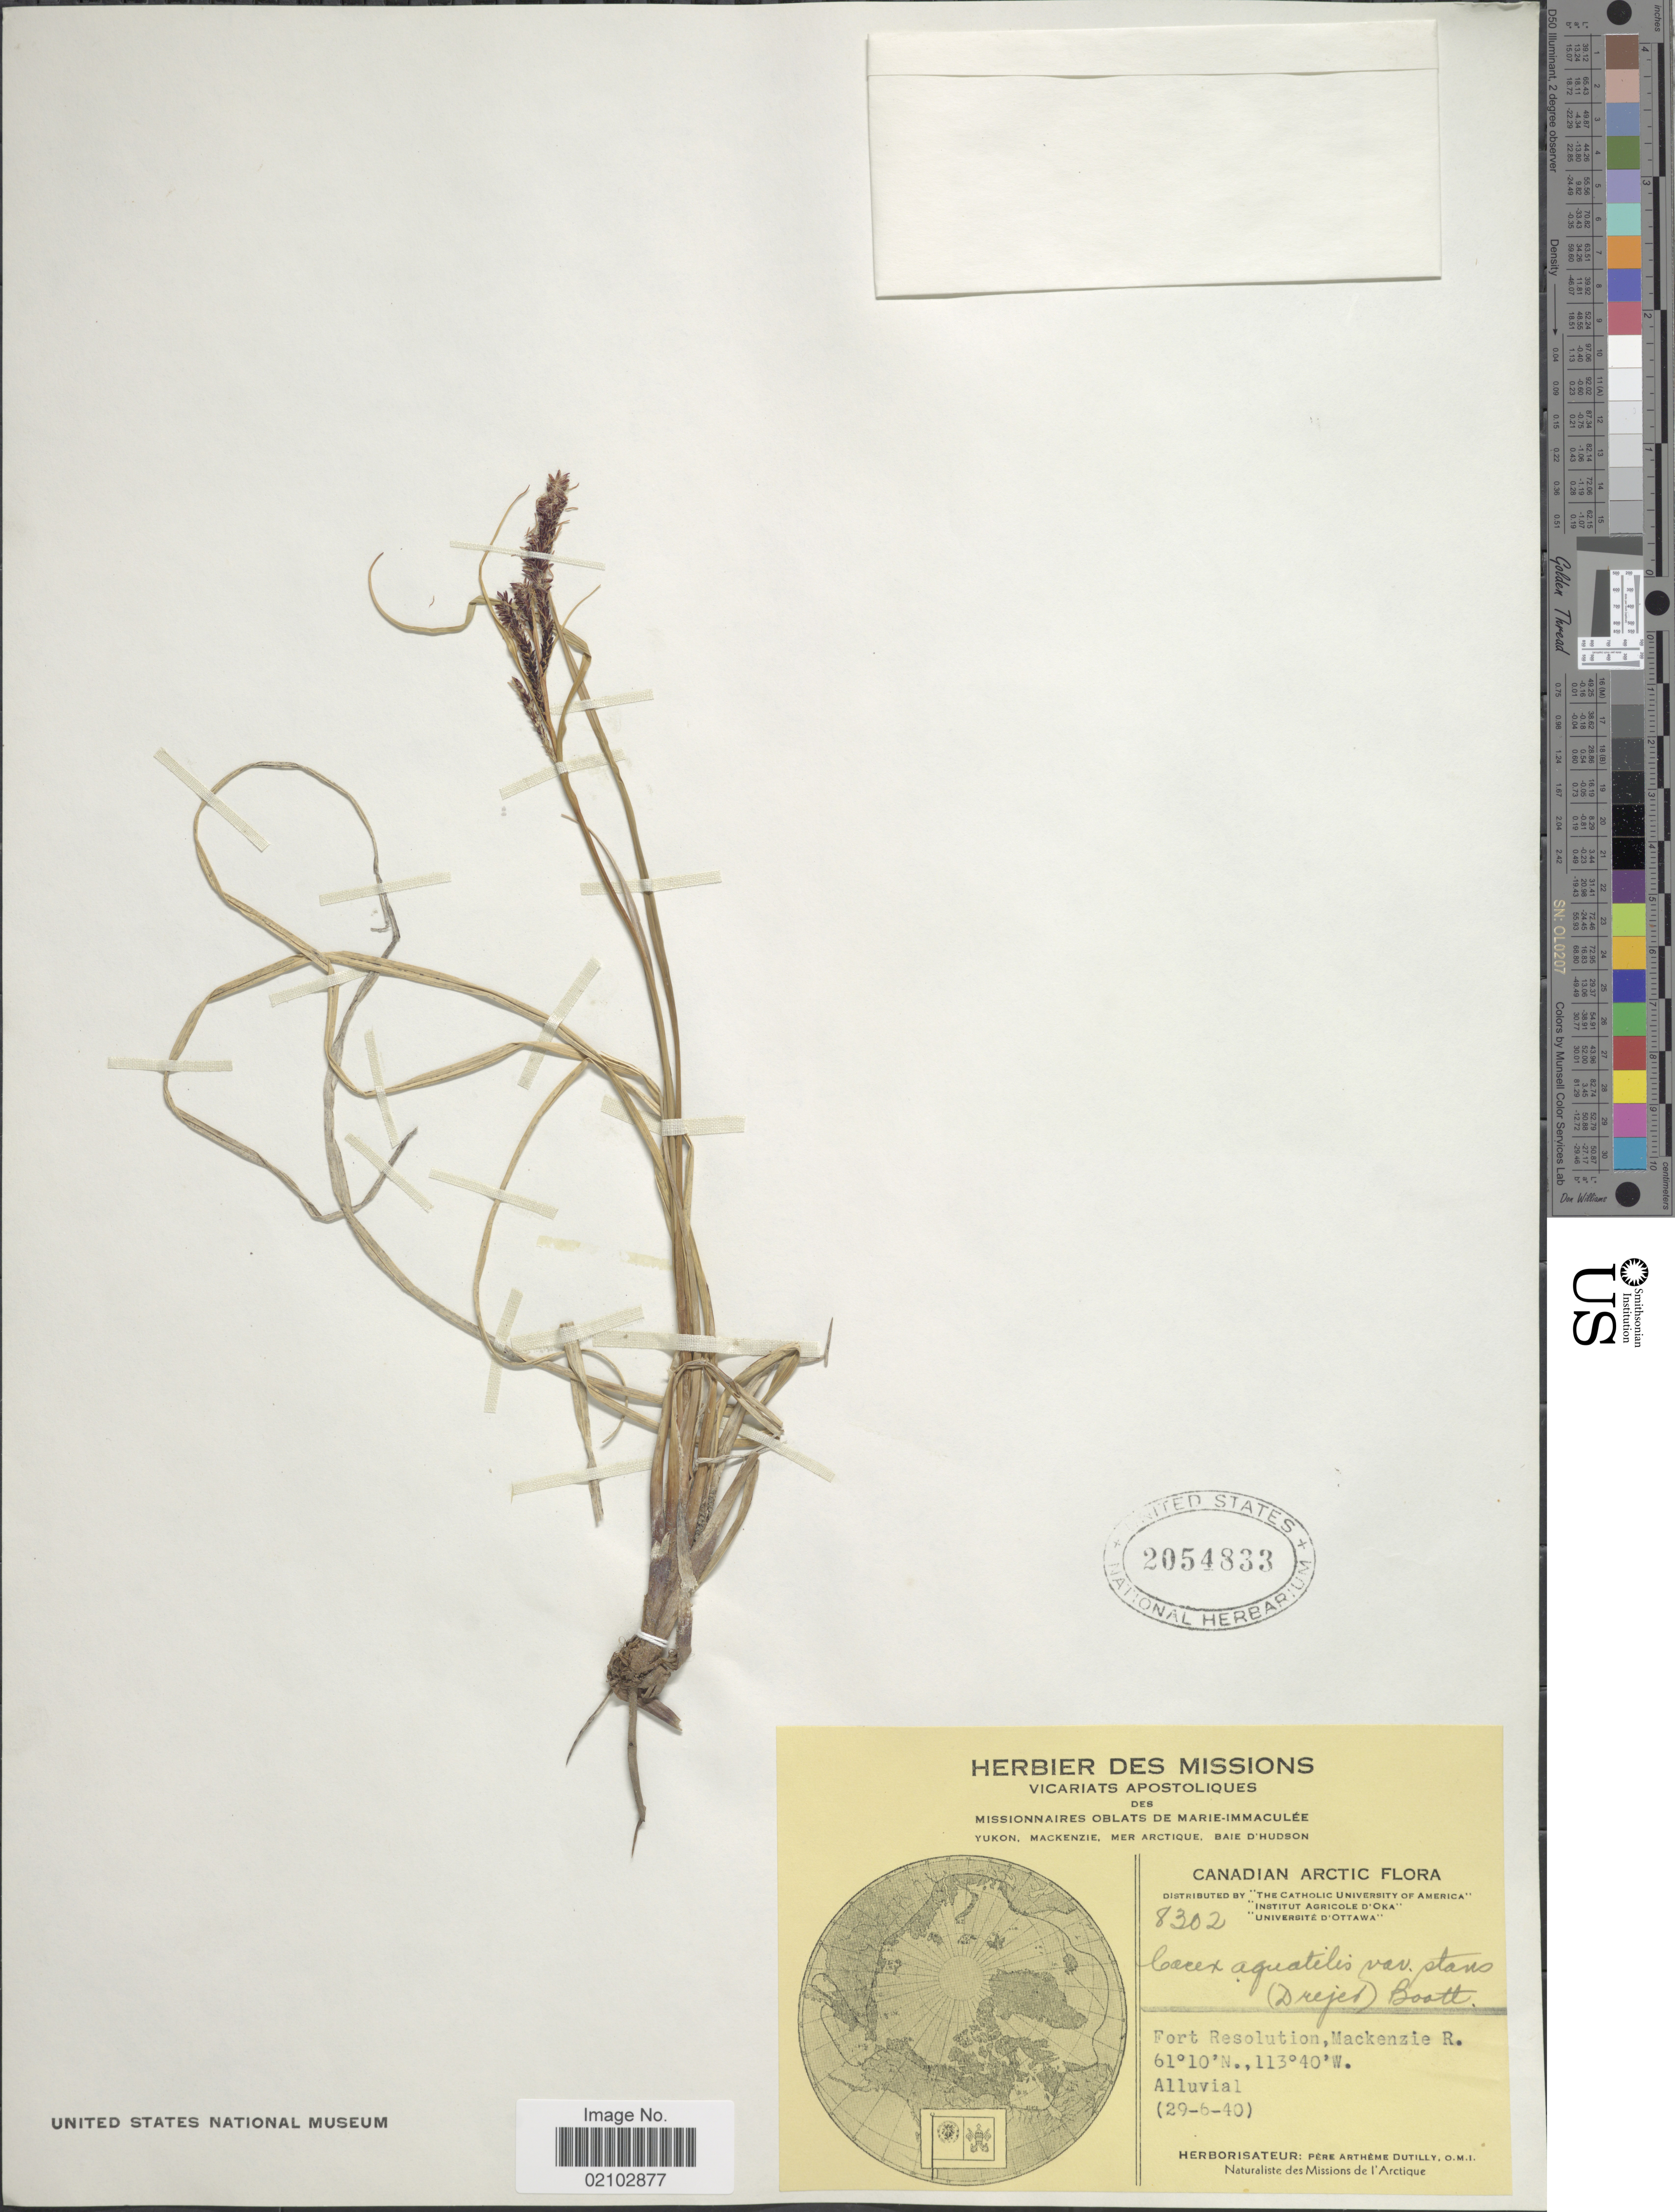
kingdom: Plantae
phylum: Tracheophyta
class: Liliopsida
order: Poales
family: Cyperaceae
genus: Carex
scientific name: Carex aquatilis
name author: Wahlenb.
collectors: A. Dutilly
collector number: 8302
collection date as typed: Transcribed d/m/y: 29/6/40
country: Canada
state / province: Northwest Territories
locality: Canada Arctic, Fort Resolution, Mackenzie R.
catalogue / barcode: US 2054833